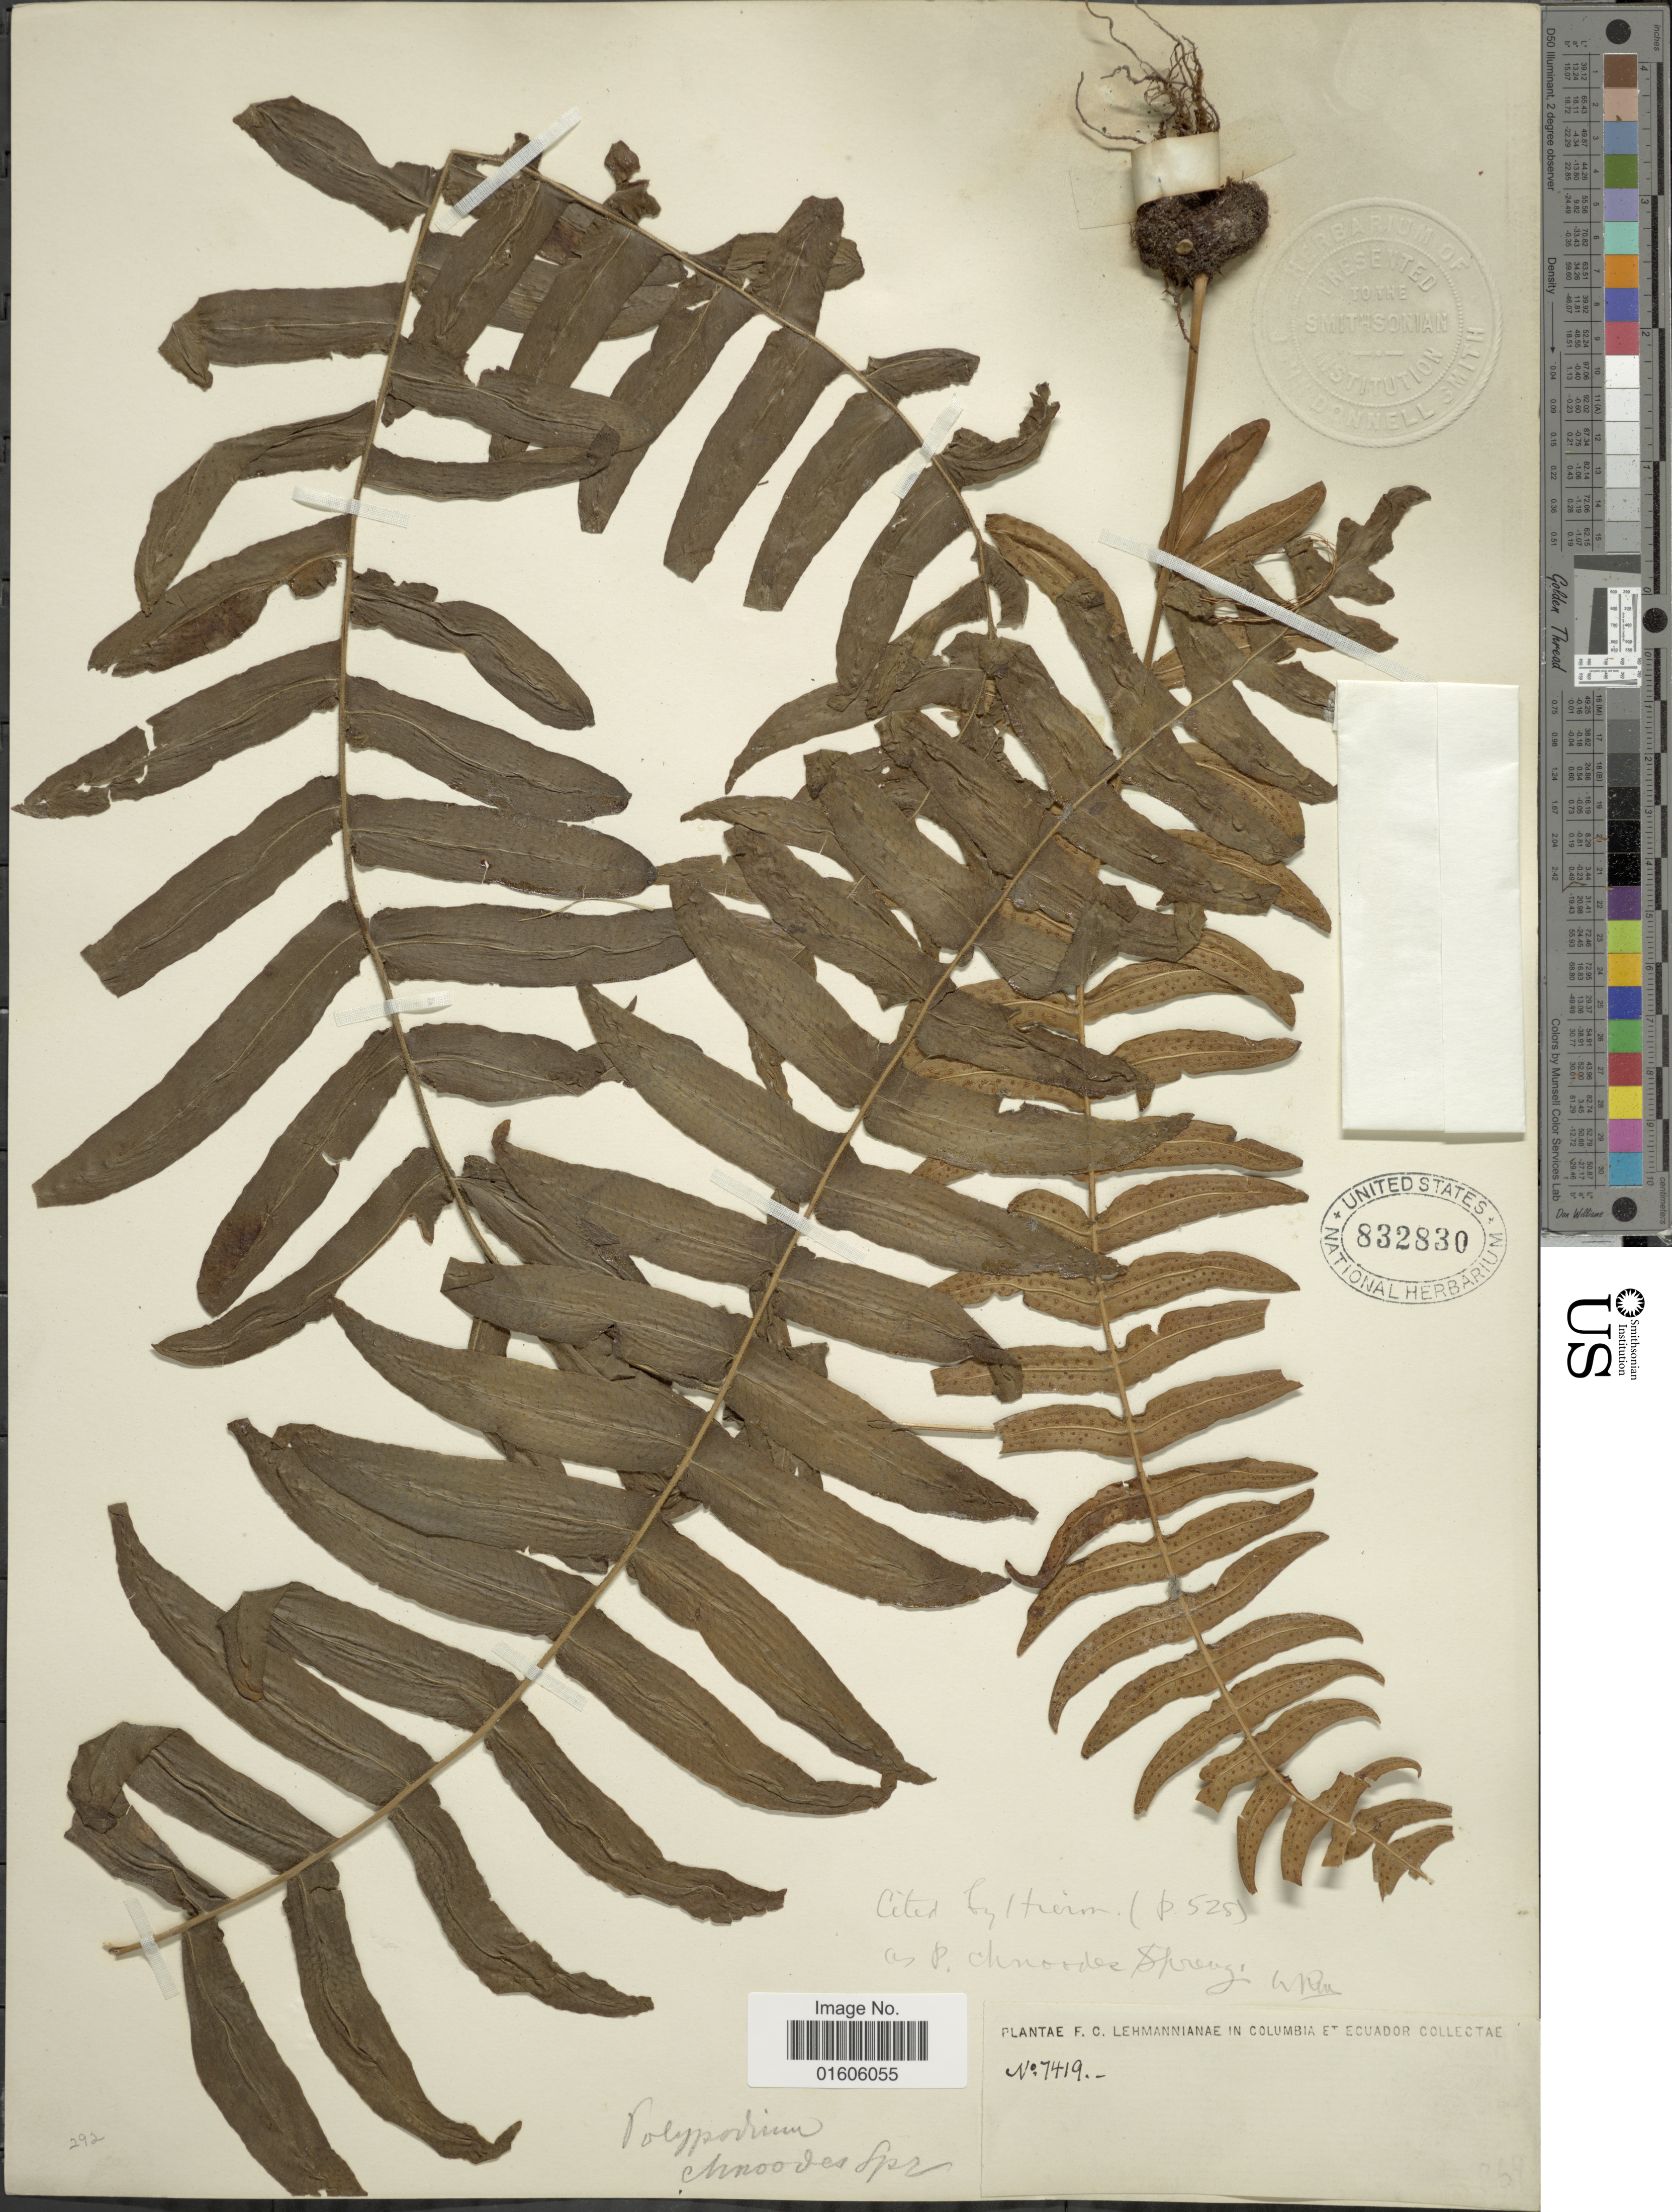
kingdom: Plantae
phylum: Tracheophyta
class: Polypodiopsida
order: Polypodiales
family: Polypodiaceae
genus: Serpocaulon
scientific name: Serpocaulon dissimile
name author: (L.) A.R. Sm.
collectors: F. C. Lehmann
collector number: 7419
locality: Columbia et Ecuador.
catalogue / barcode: US 832830